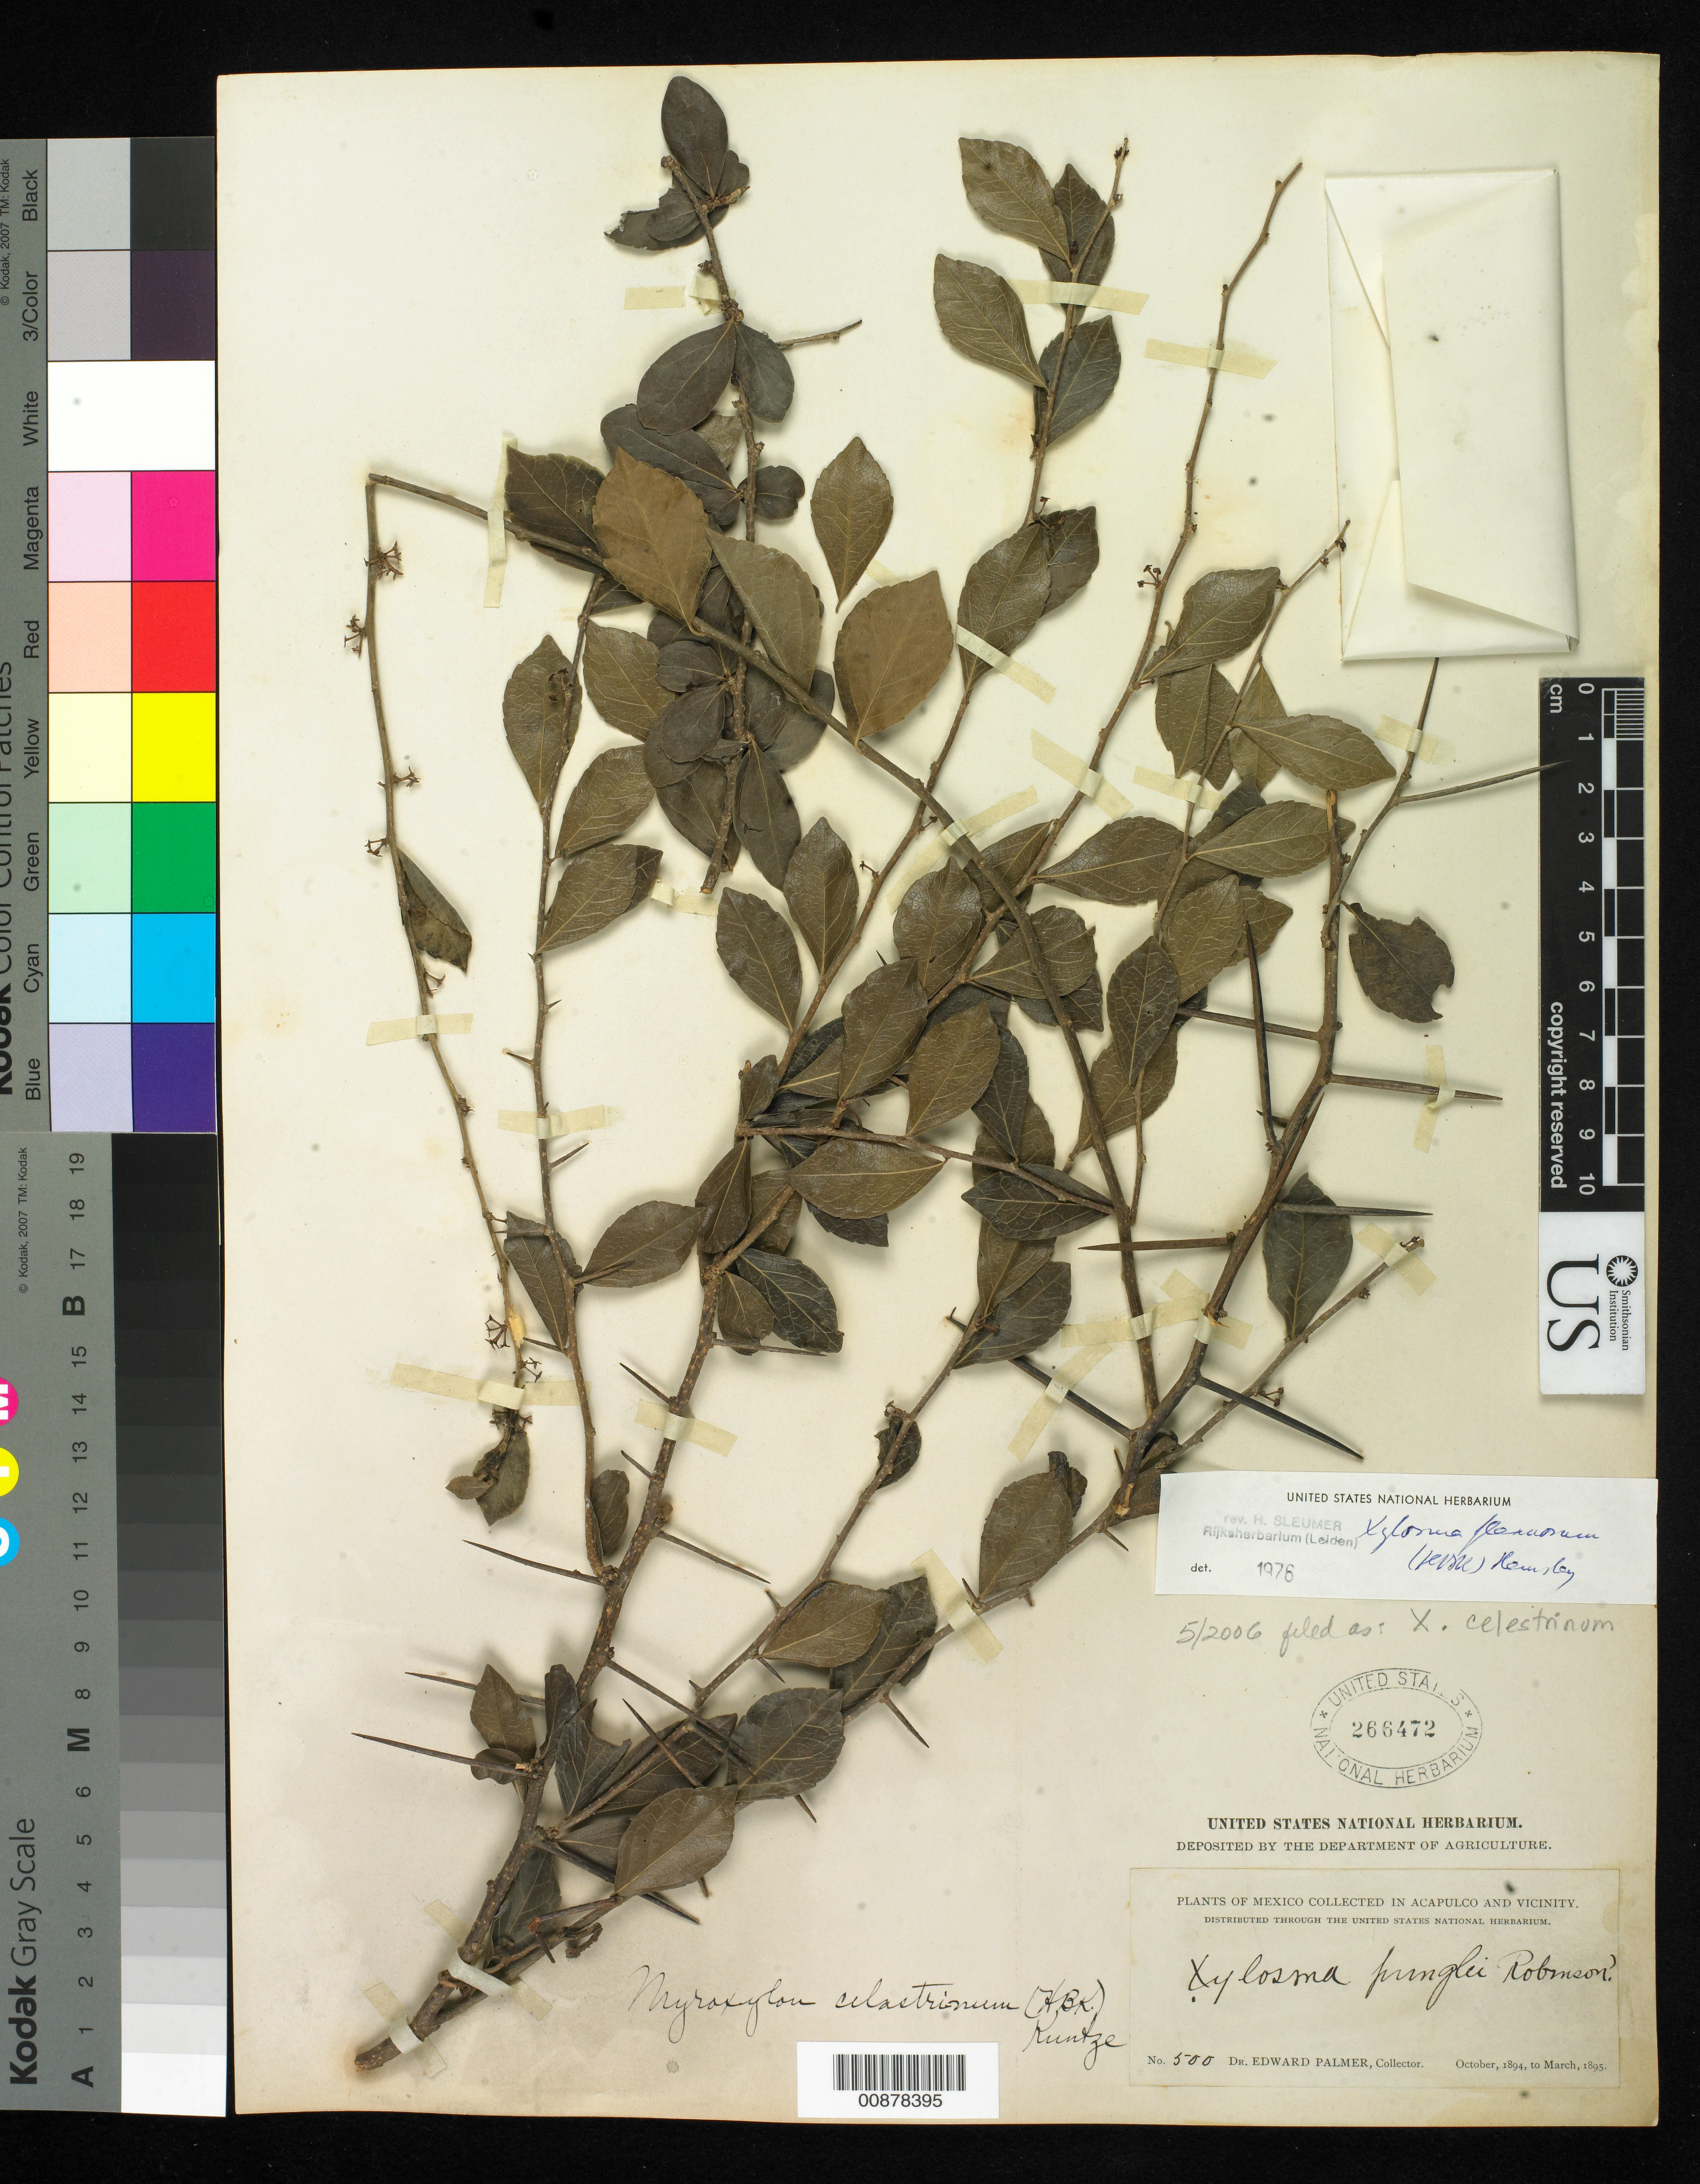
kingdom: Plantae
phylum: Tracheophyta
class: Magnoliopsida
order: Malpighiales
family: Salicaceae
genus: Xylosma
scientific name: Xylosma flexuosa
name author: (Kunth) Hemsl.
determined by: Sleumer, H. O.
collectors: E. Palmer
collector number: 500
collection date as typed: Oct 1894 to -- Mar 1895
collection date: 1894-10/1895-03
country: Mexico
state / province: Guerrero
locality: Acapulco, Guerrero and vicinity.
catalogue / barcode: US 266472